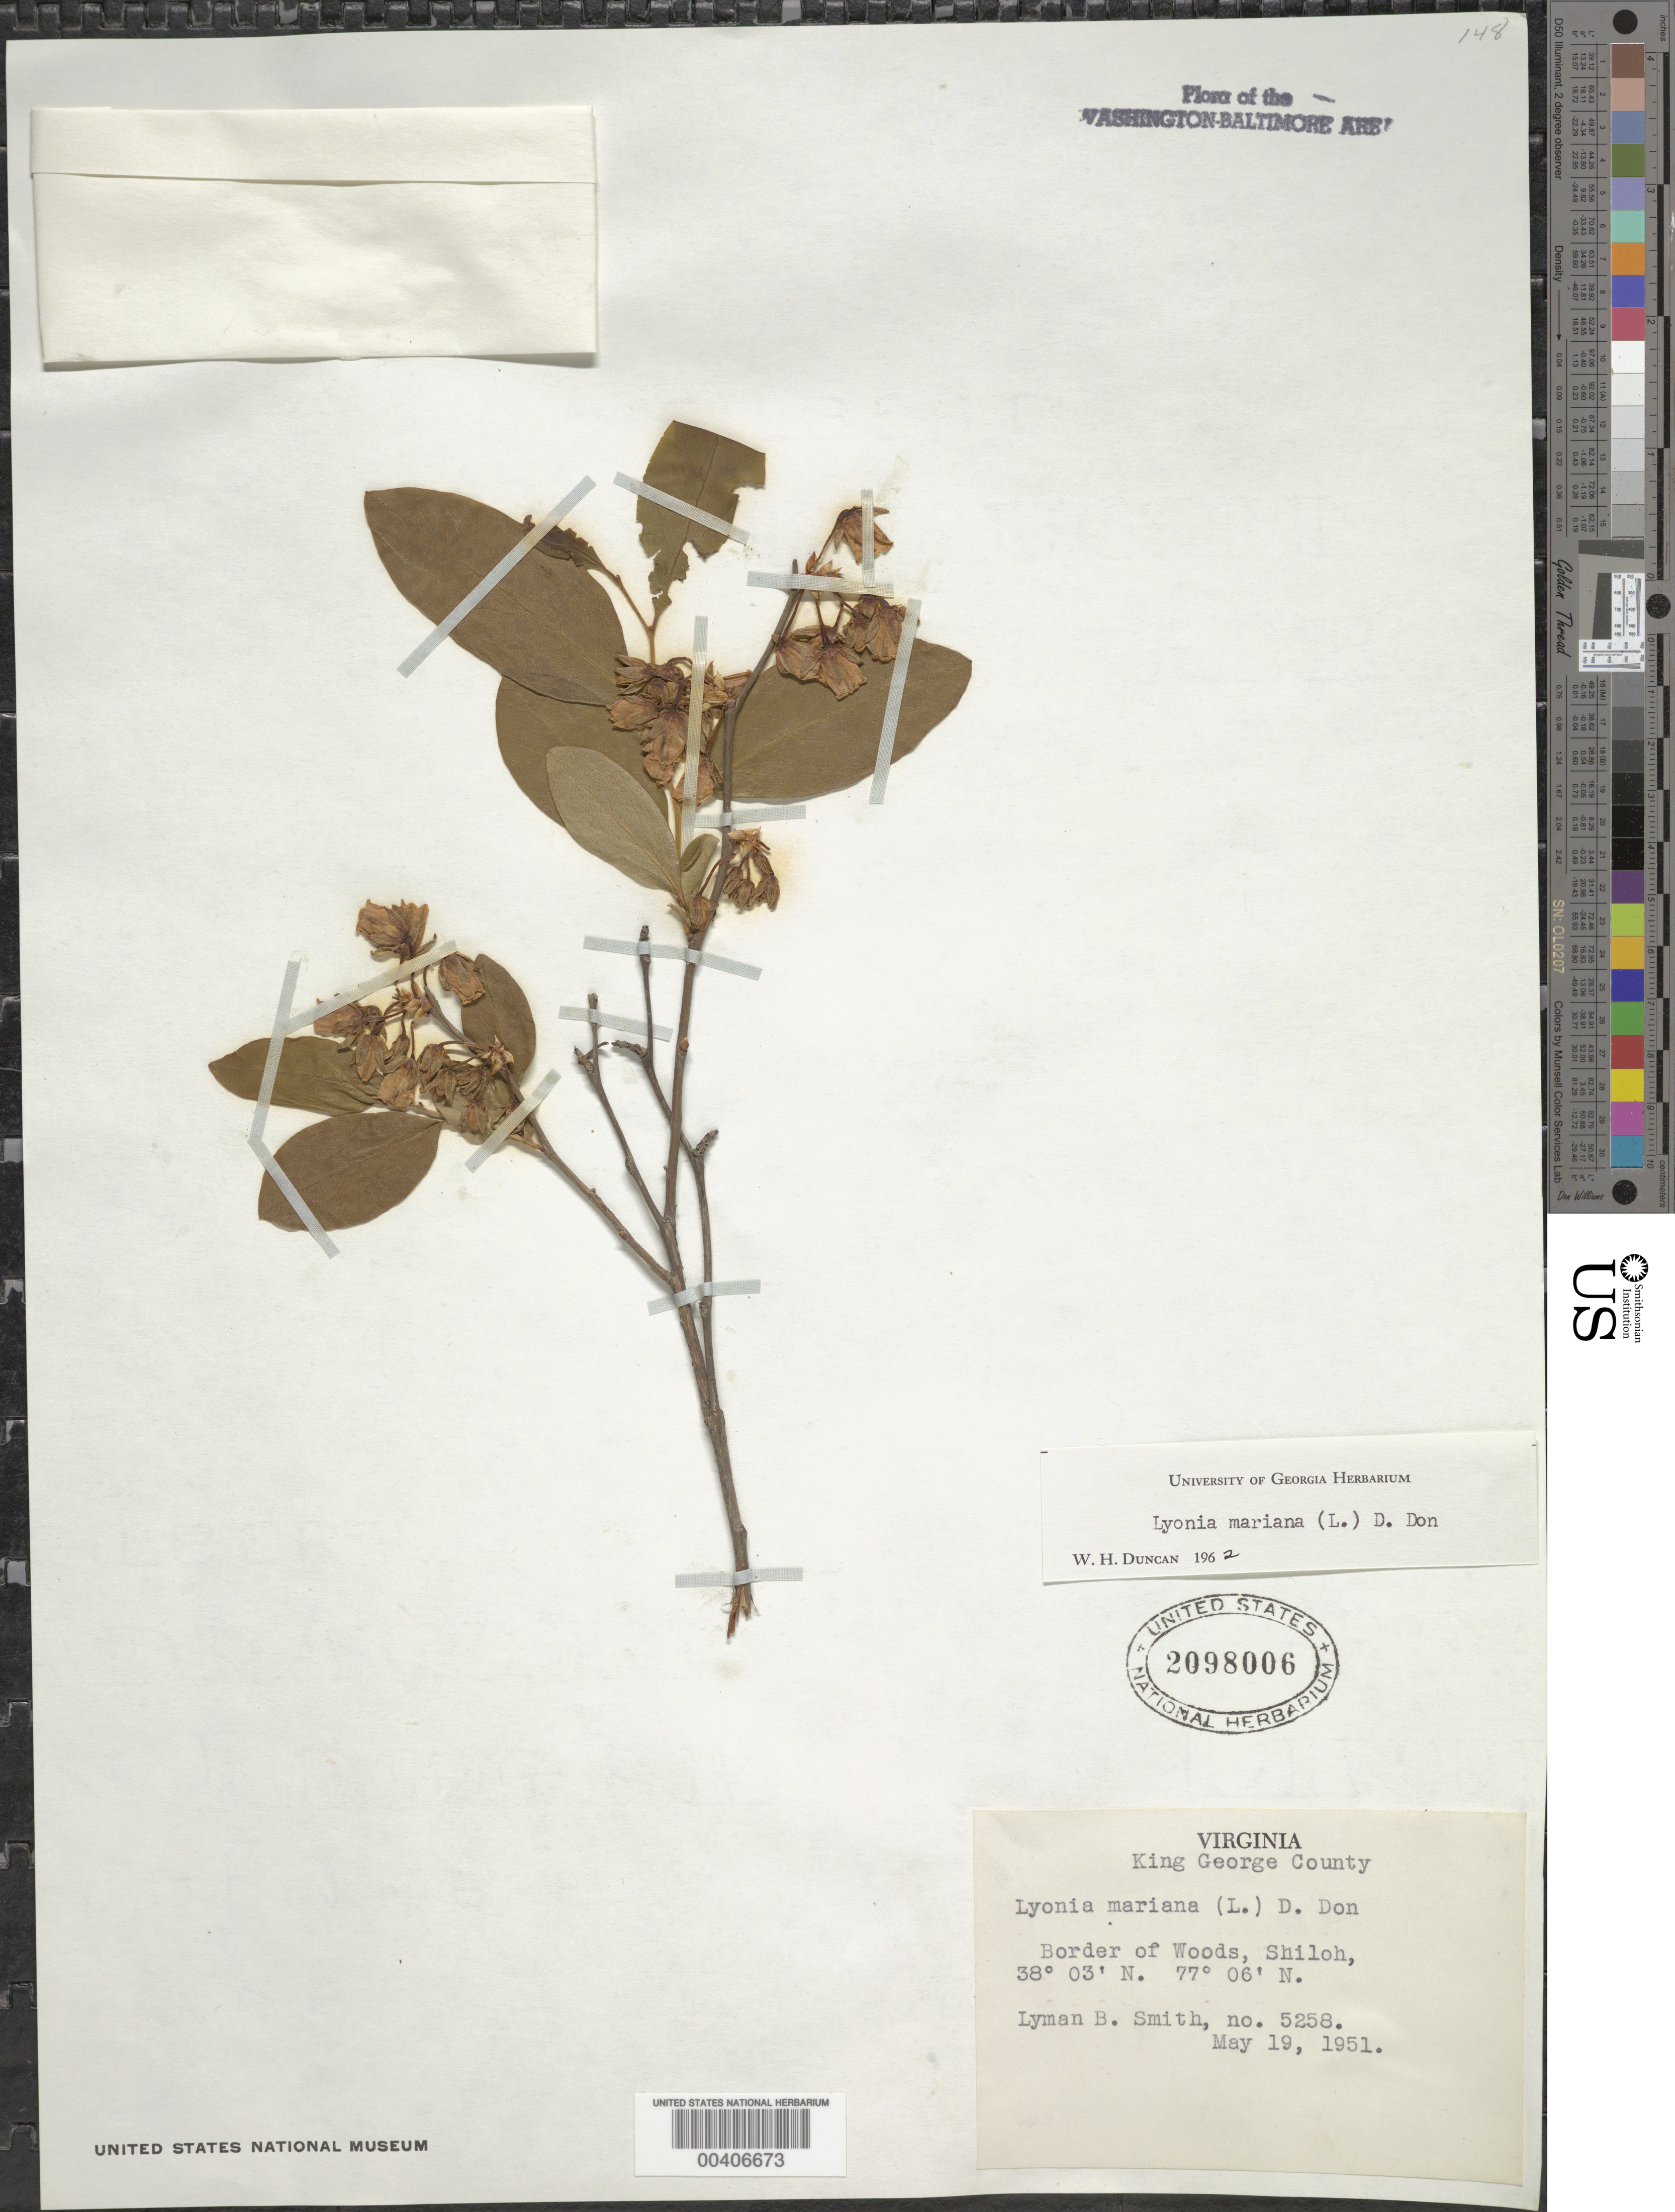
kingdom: Plantae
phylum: Tracheophyta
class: Magnoliopsida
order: Ericales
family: Ericaceae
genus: Lyonia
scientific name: Lyonia mariana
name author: (L.) D. Don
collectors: L. Smith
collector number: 5258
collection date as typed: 19 May 1951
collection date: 1951-05-19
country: United States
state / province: Virginia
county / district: King George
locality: Shiloh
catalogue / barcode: US 2098006